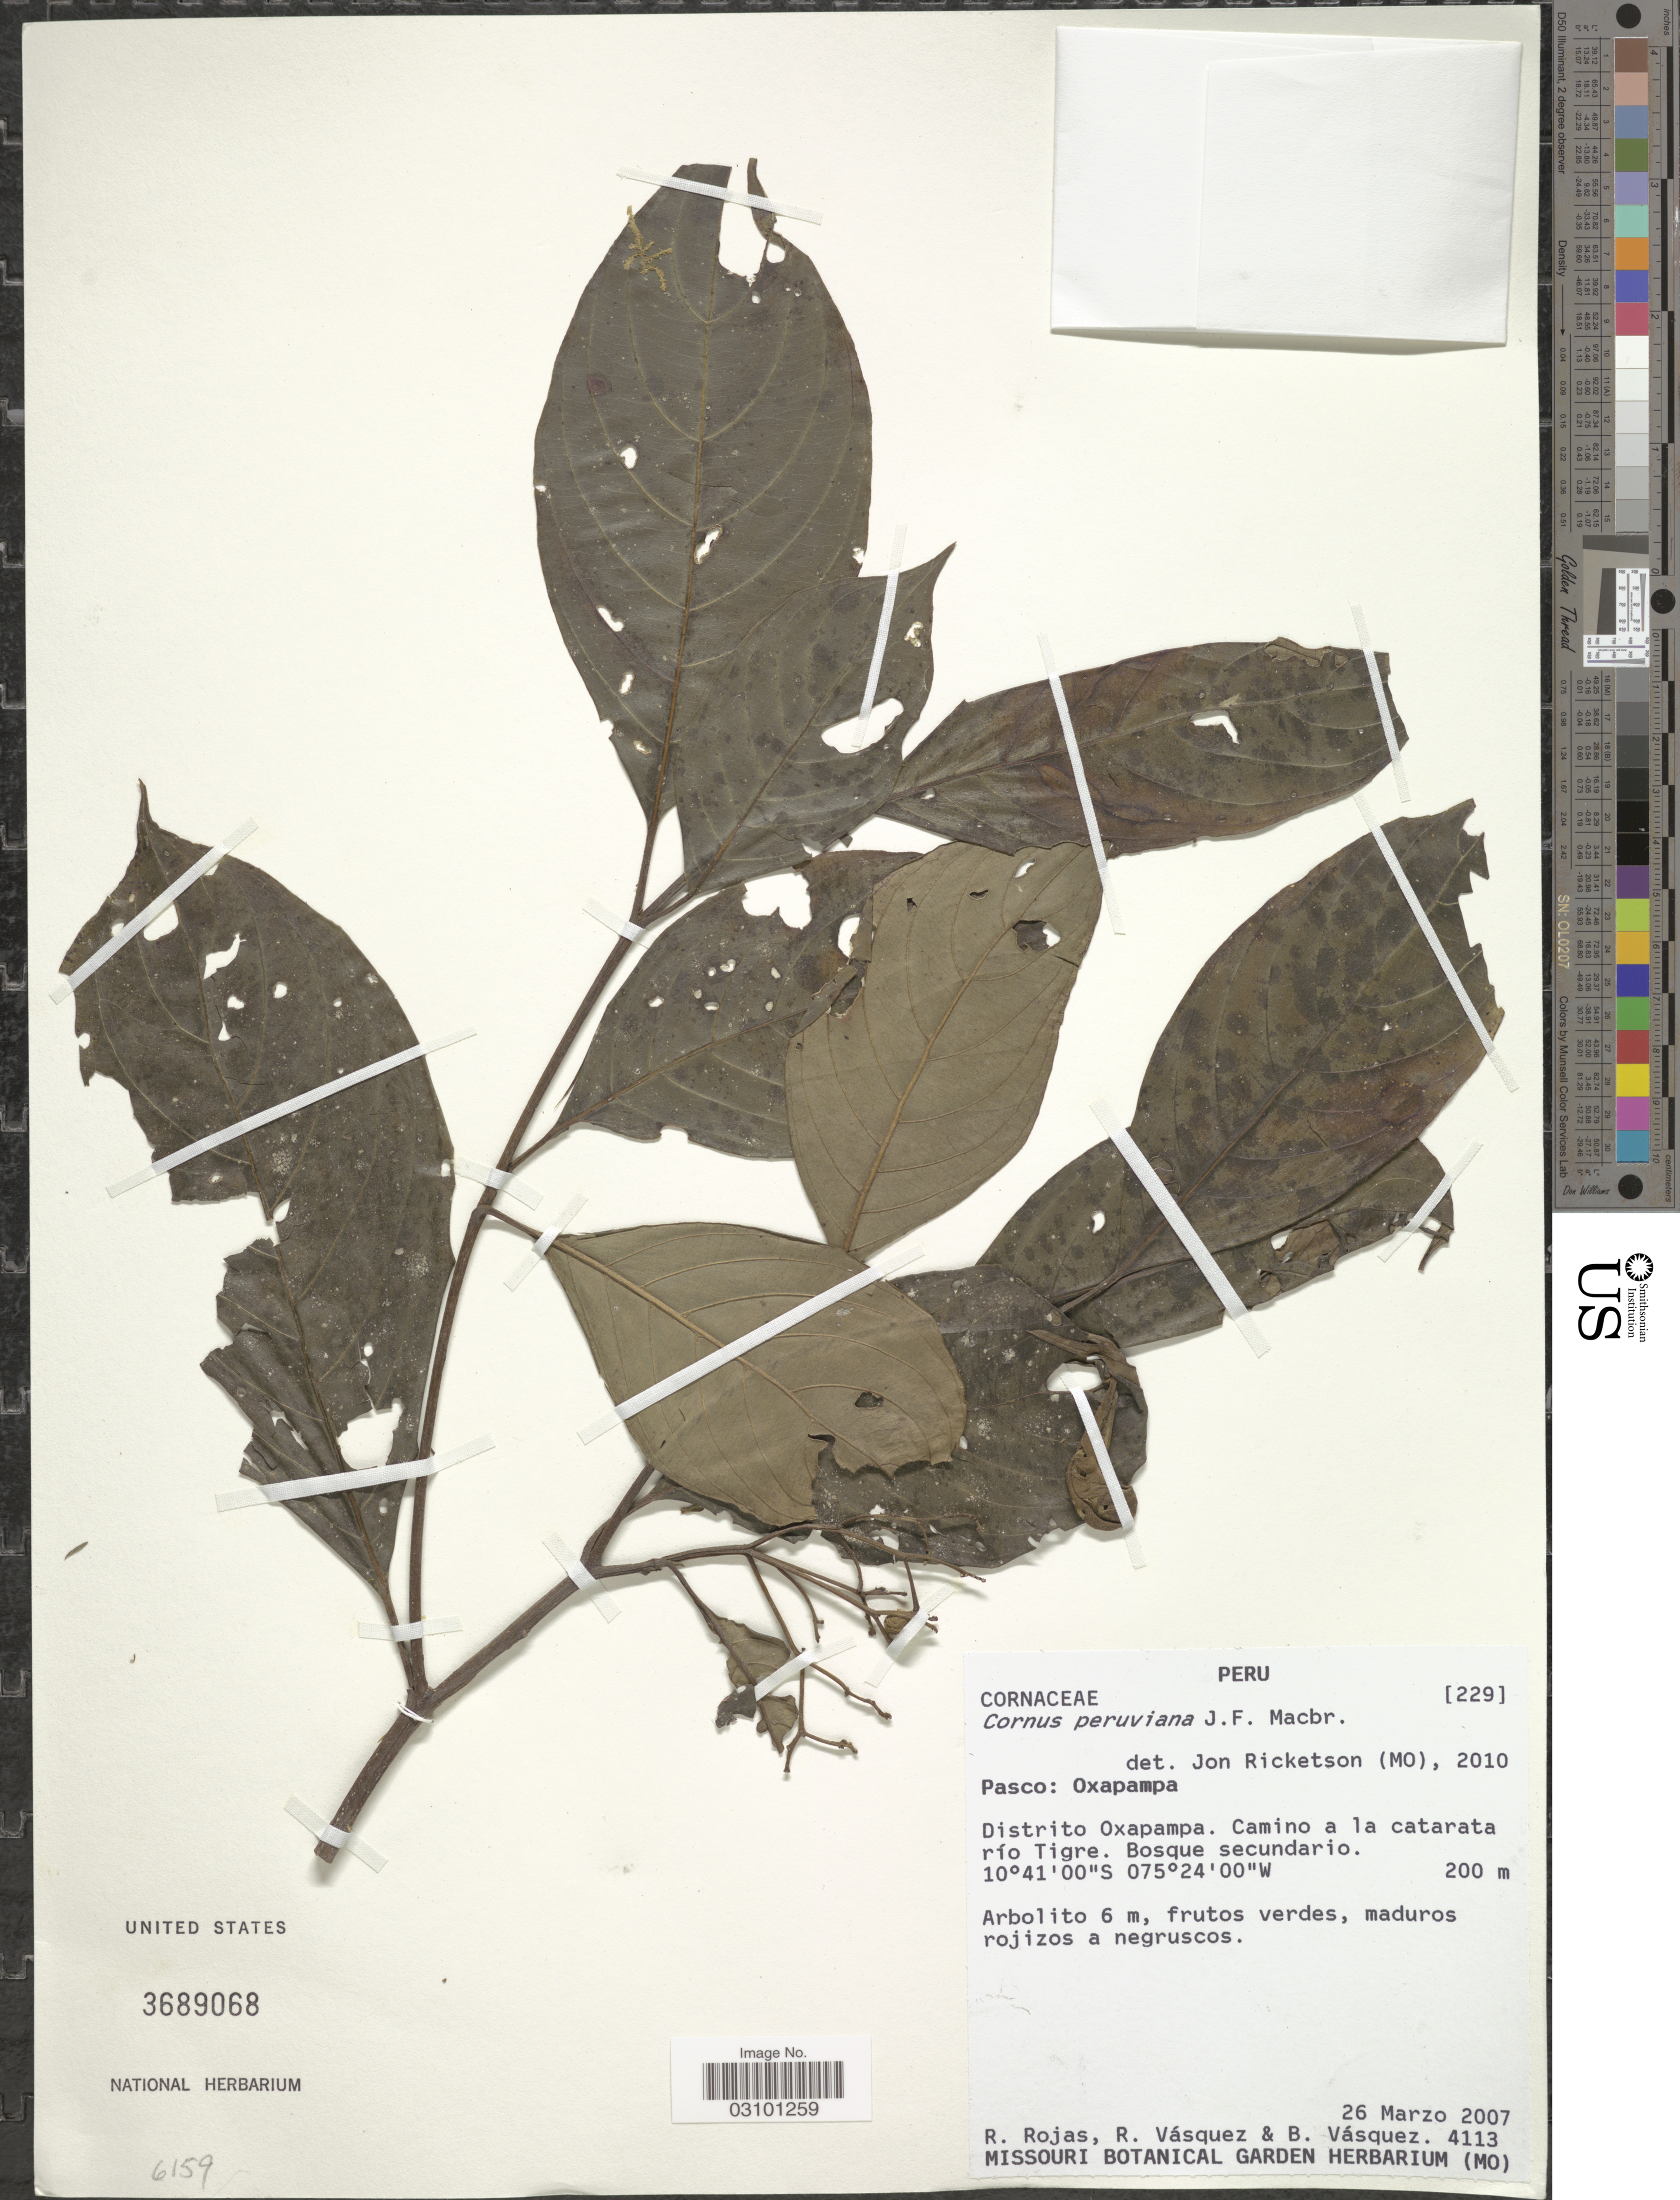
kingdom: Plantae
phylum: Tracheophyta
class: Magnoliopsida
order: Cornales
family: Cornaceae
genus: Cornus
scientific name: Cornus peruviana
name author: J.F. Macbr.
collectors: R. Rojas, R. Vásquez & B. Vasquez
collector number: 4113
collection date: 2007-03-26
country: Peru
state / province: Pasco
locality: Oxapampa. Distrito Oxapampa. Camino a la catarata río Tigre.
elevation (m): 200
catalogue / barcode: US 3689068